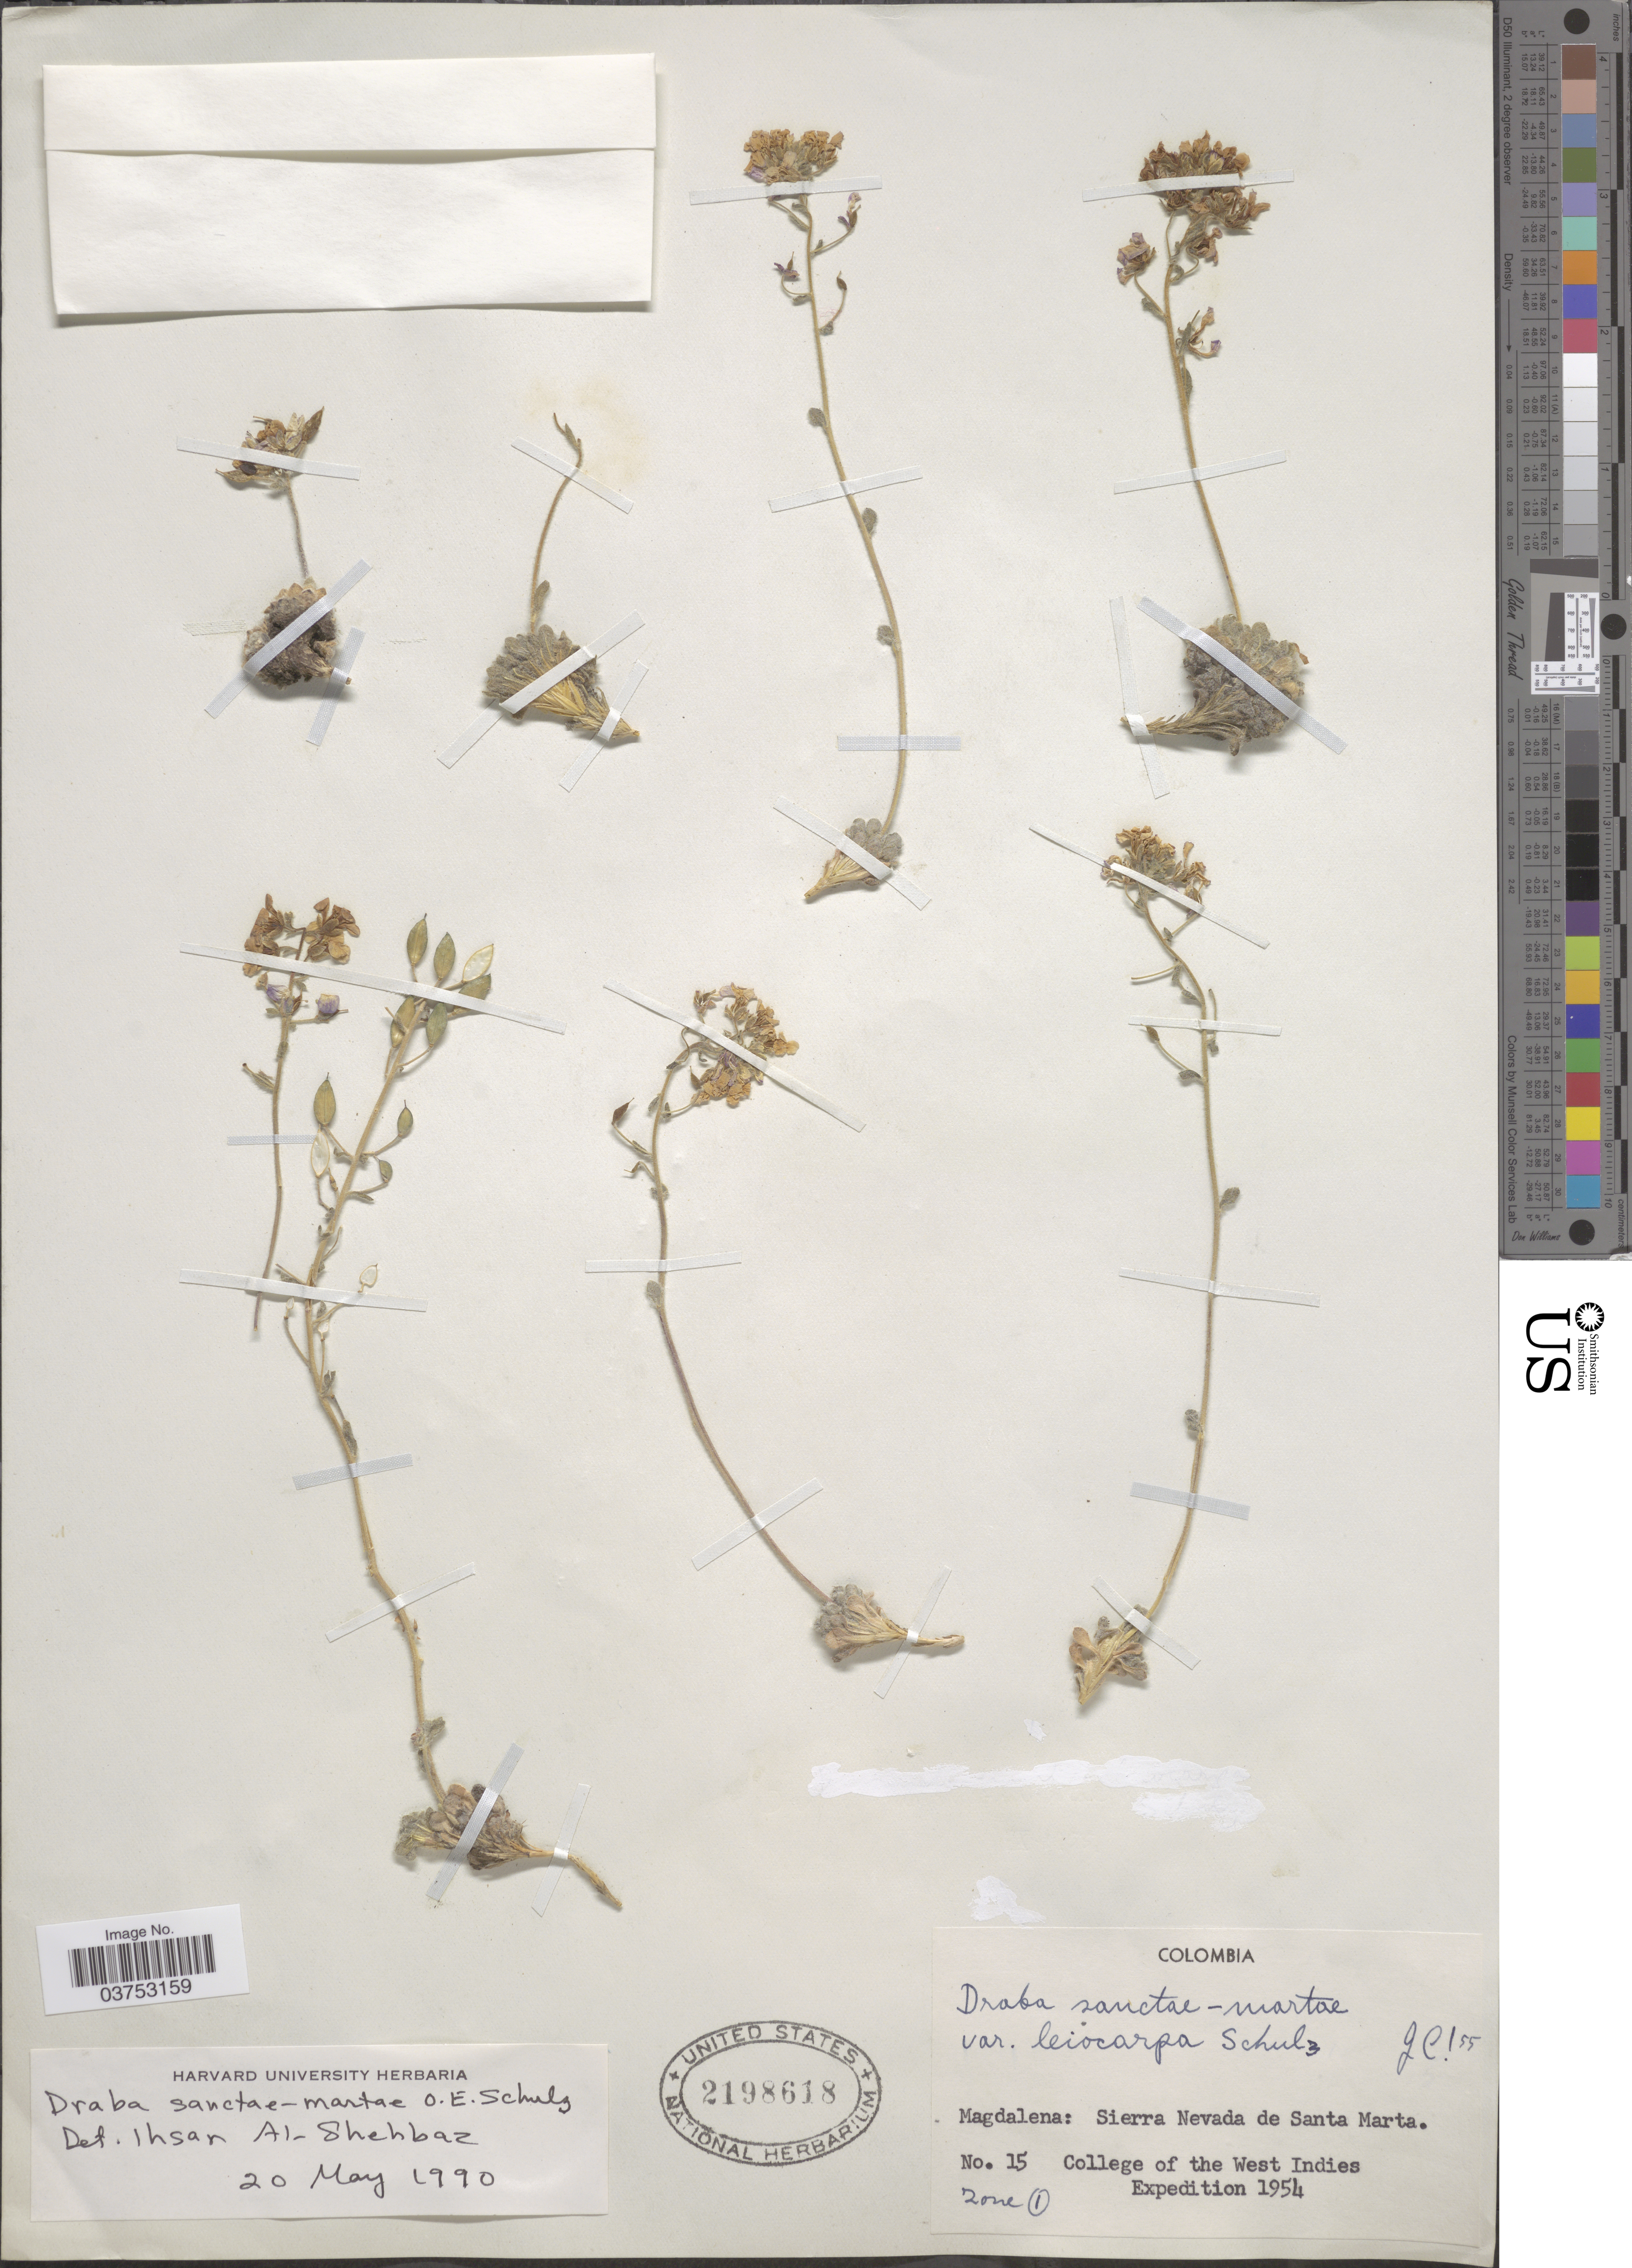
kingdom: Plantae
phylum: Tracheophyta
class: Magnoliopsida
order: Brassicales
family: Brassicaceae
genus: Draba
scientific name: Draba sanctae-martae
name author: O.E. Schulz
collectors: College of the West Indies Expedition 1954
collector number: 15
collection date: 1954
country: Colombia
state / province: Magdalena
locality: Sierra Nevada de Santa Marta. Zone 1.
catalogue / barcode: US 2198618